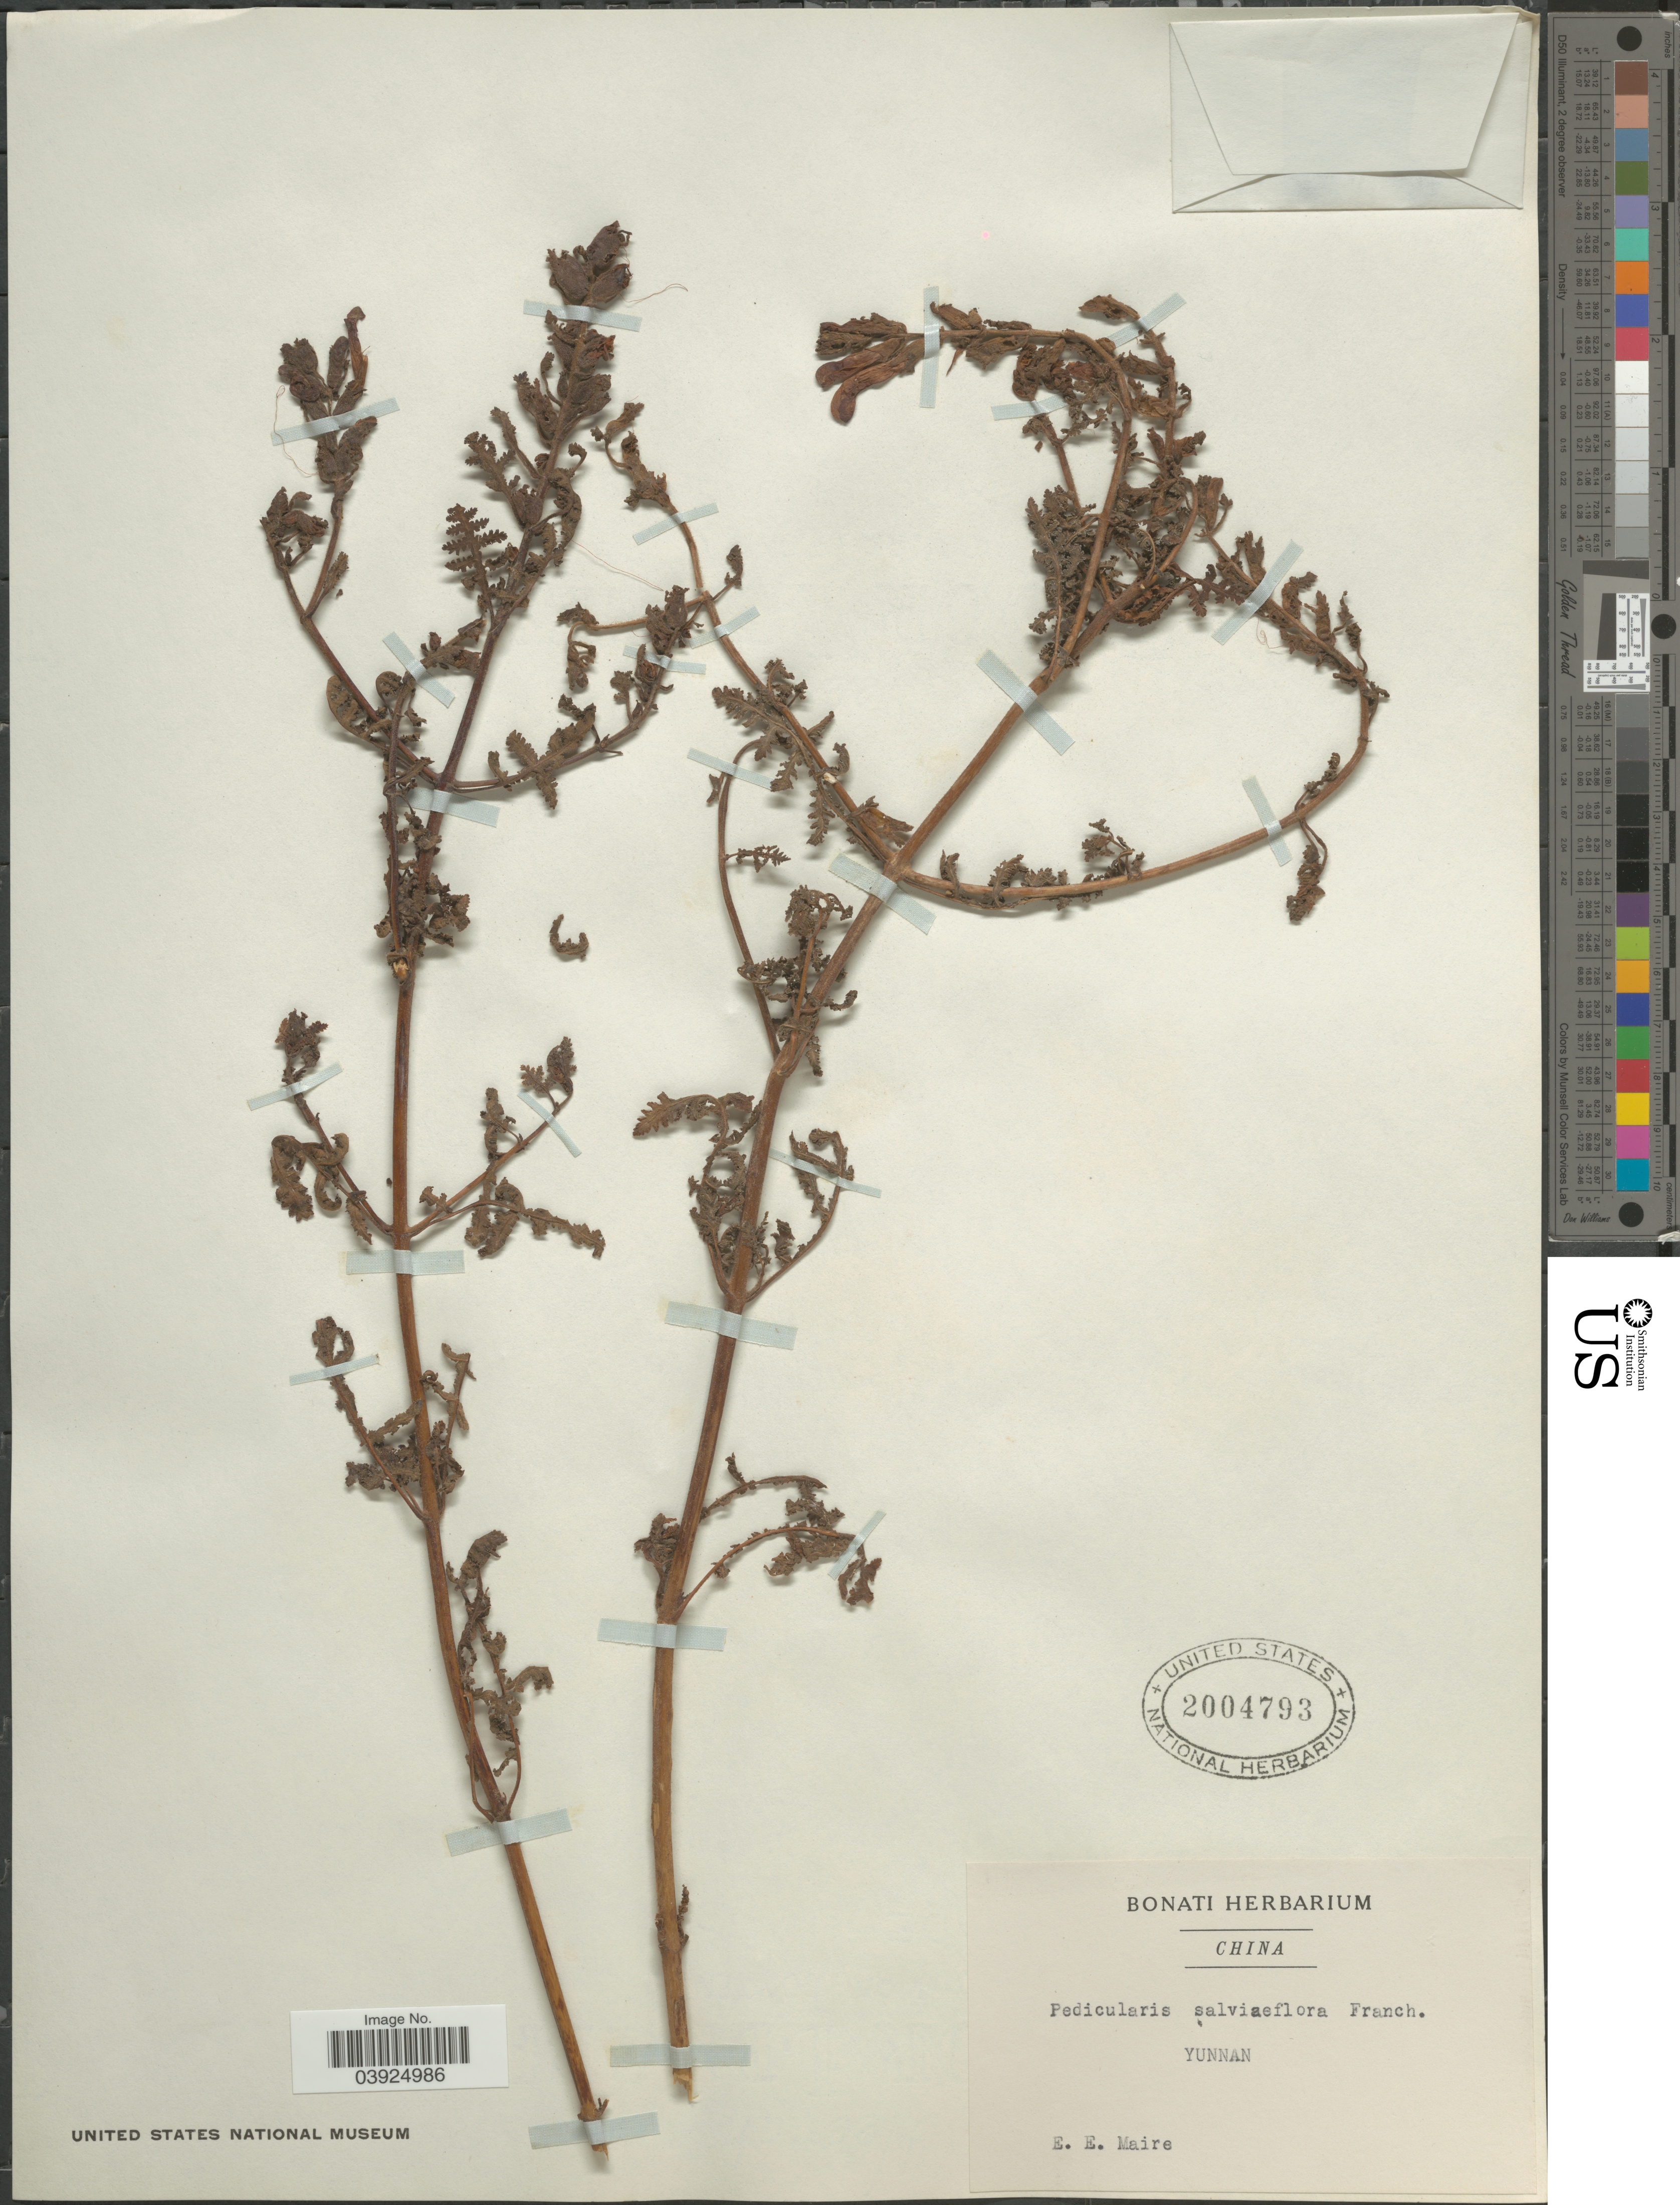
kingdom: Plantae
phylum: Tracheophyta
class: Magnoliopsida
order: Lamiales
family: Orobanchaceae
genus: Pedicularis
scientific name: Pedicularis salviiflora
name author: Franch.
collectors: E. E. Maire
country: China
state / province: Yunnan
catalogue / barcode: US 2004793